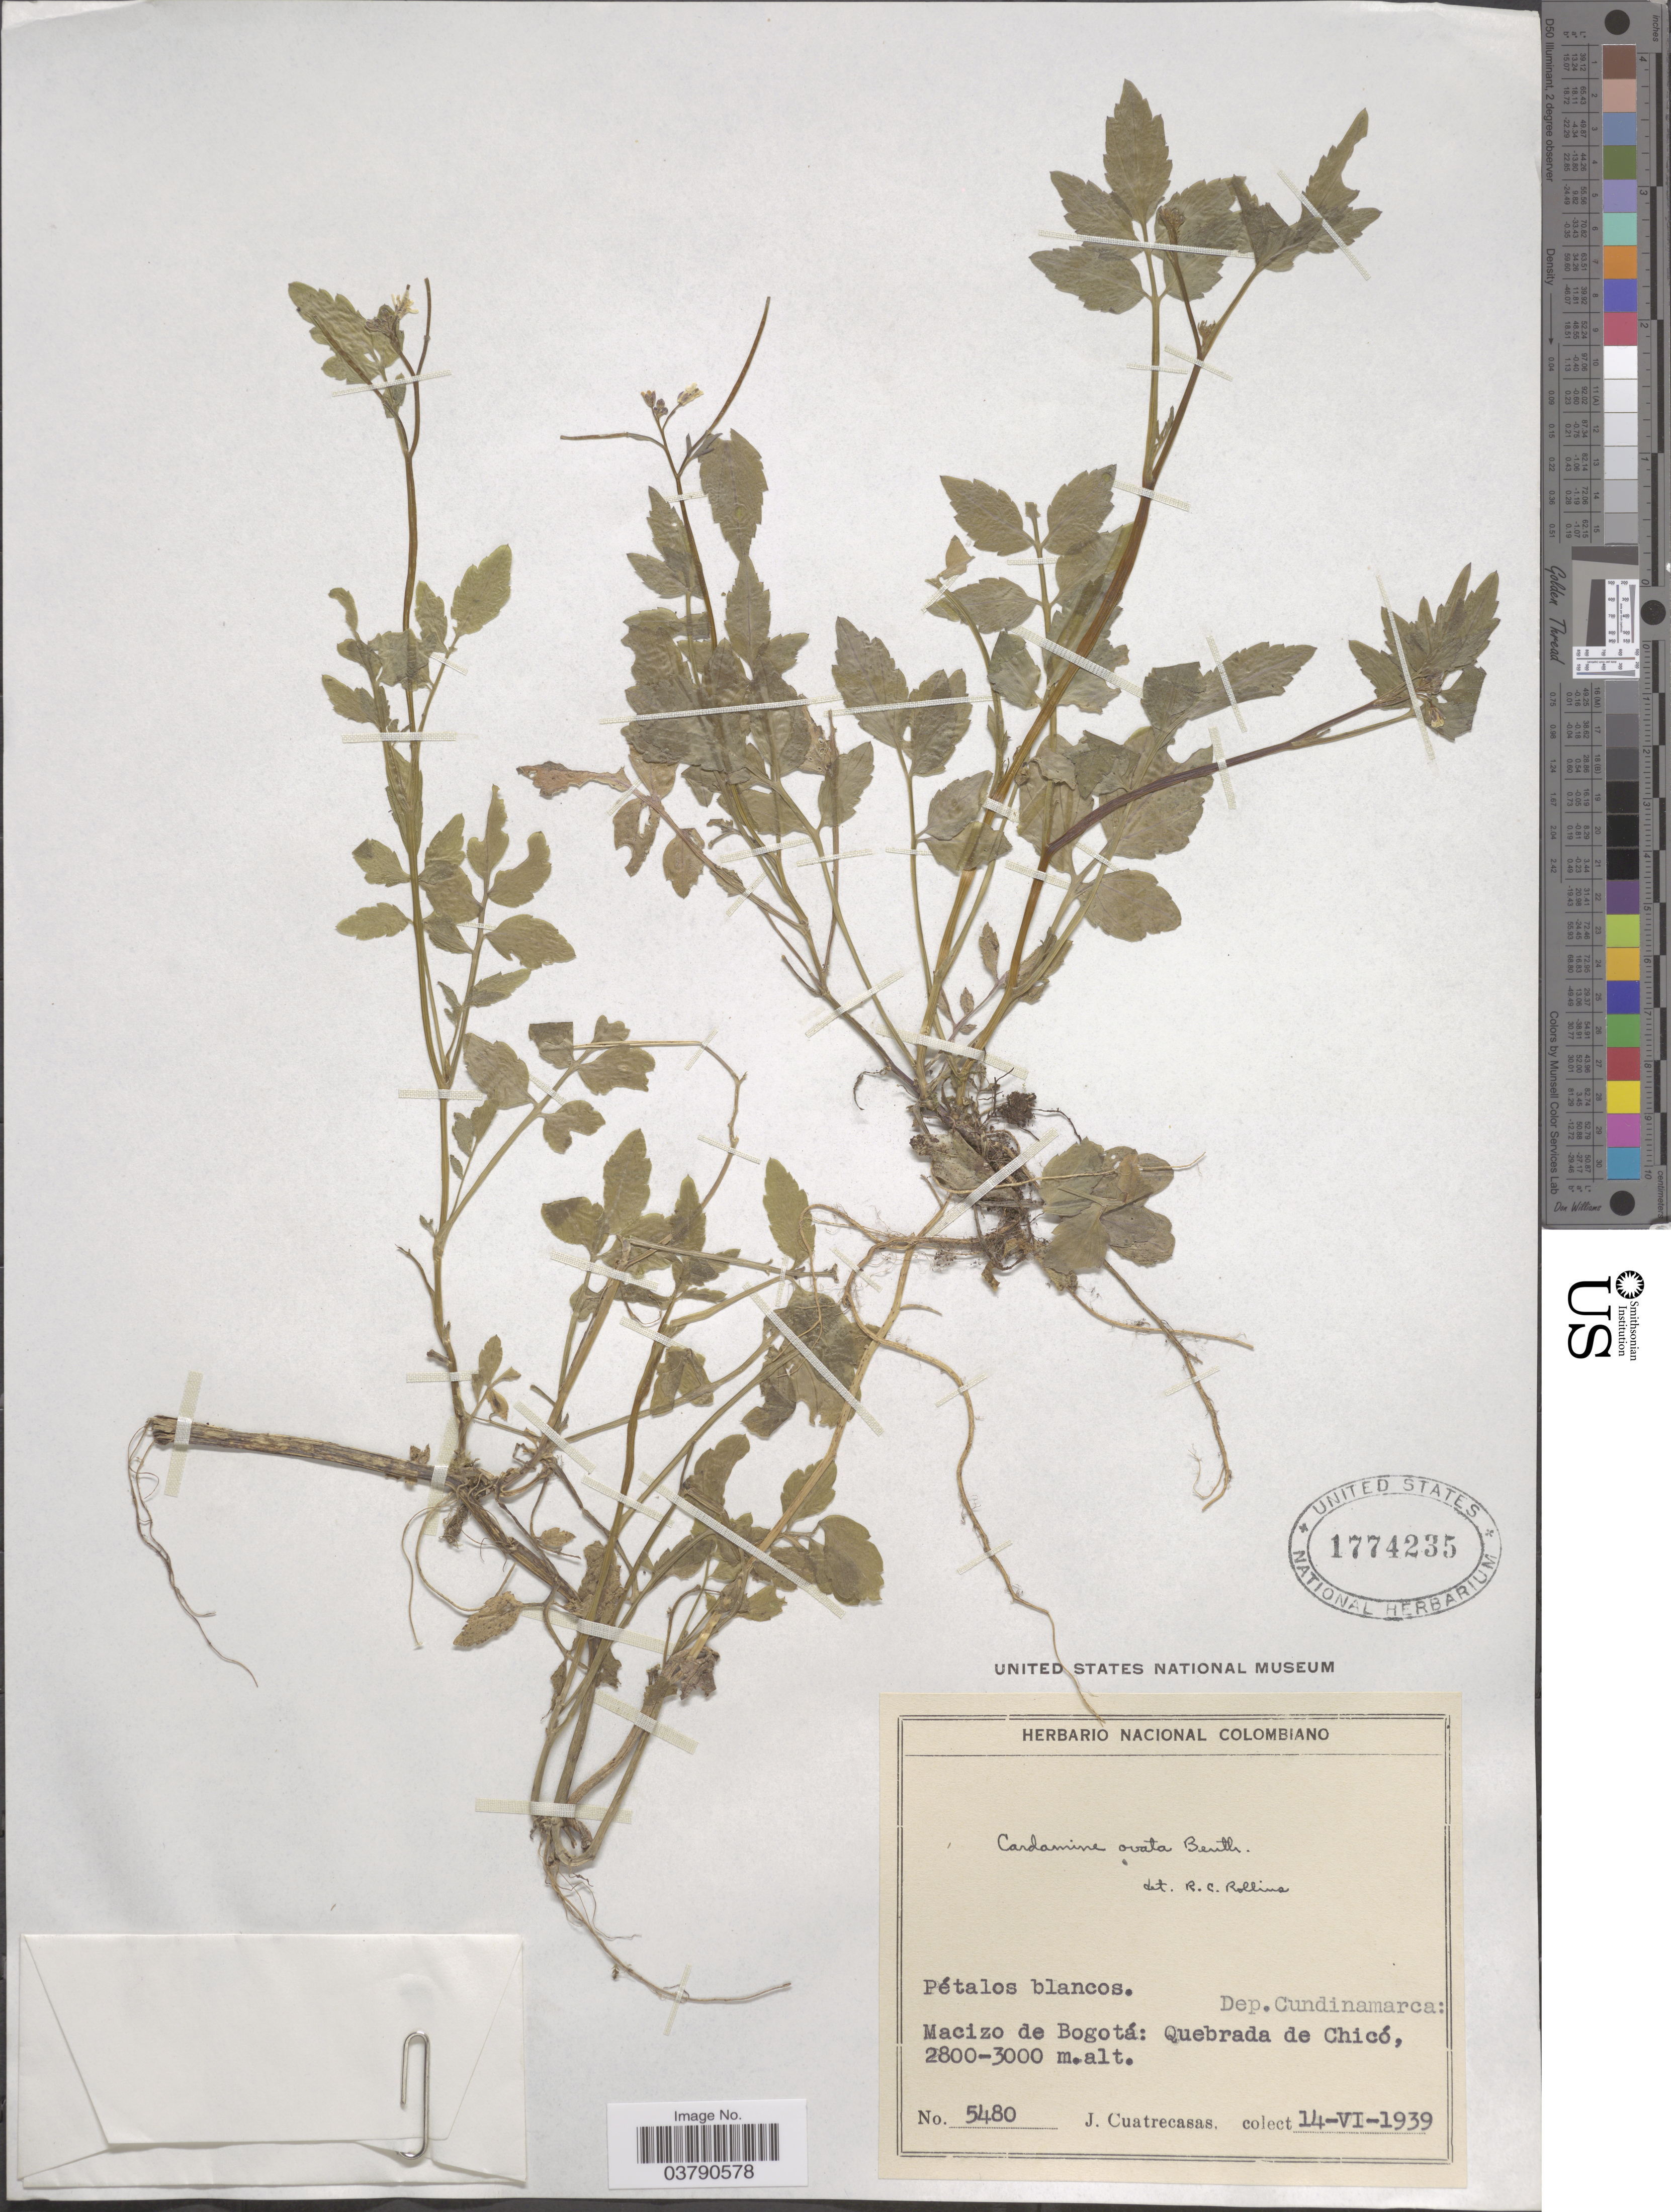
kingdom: Plantae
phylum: Tracheophyta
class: Magnoliopsida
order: Brassicales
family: Brassicaceae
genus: Cardamine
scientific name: Cardamine ovata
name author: Benth.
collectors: J. Cuatrecasas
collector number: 5480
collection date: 1939-06-14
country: Colombia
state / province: Cundinamarca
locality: Dep. Cundinamarca: Macizo de Bogotá: Quebrada de Chicó.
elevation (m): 2800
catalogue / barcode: US 1774235